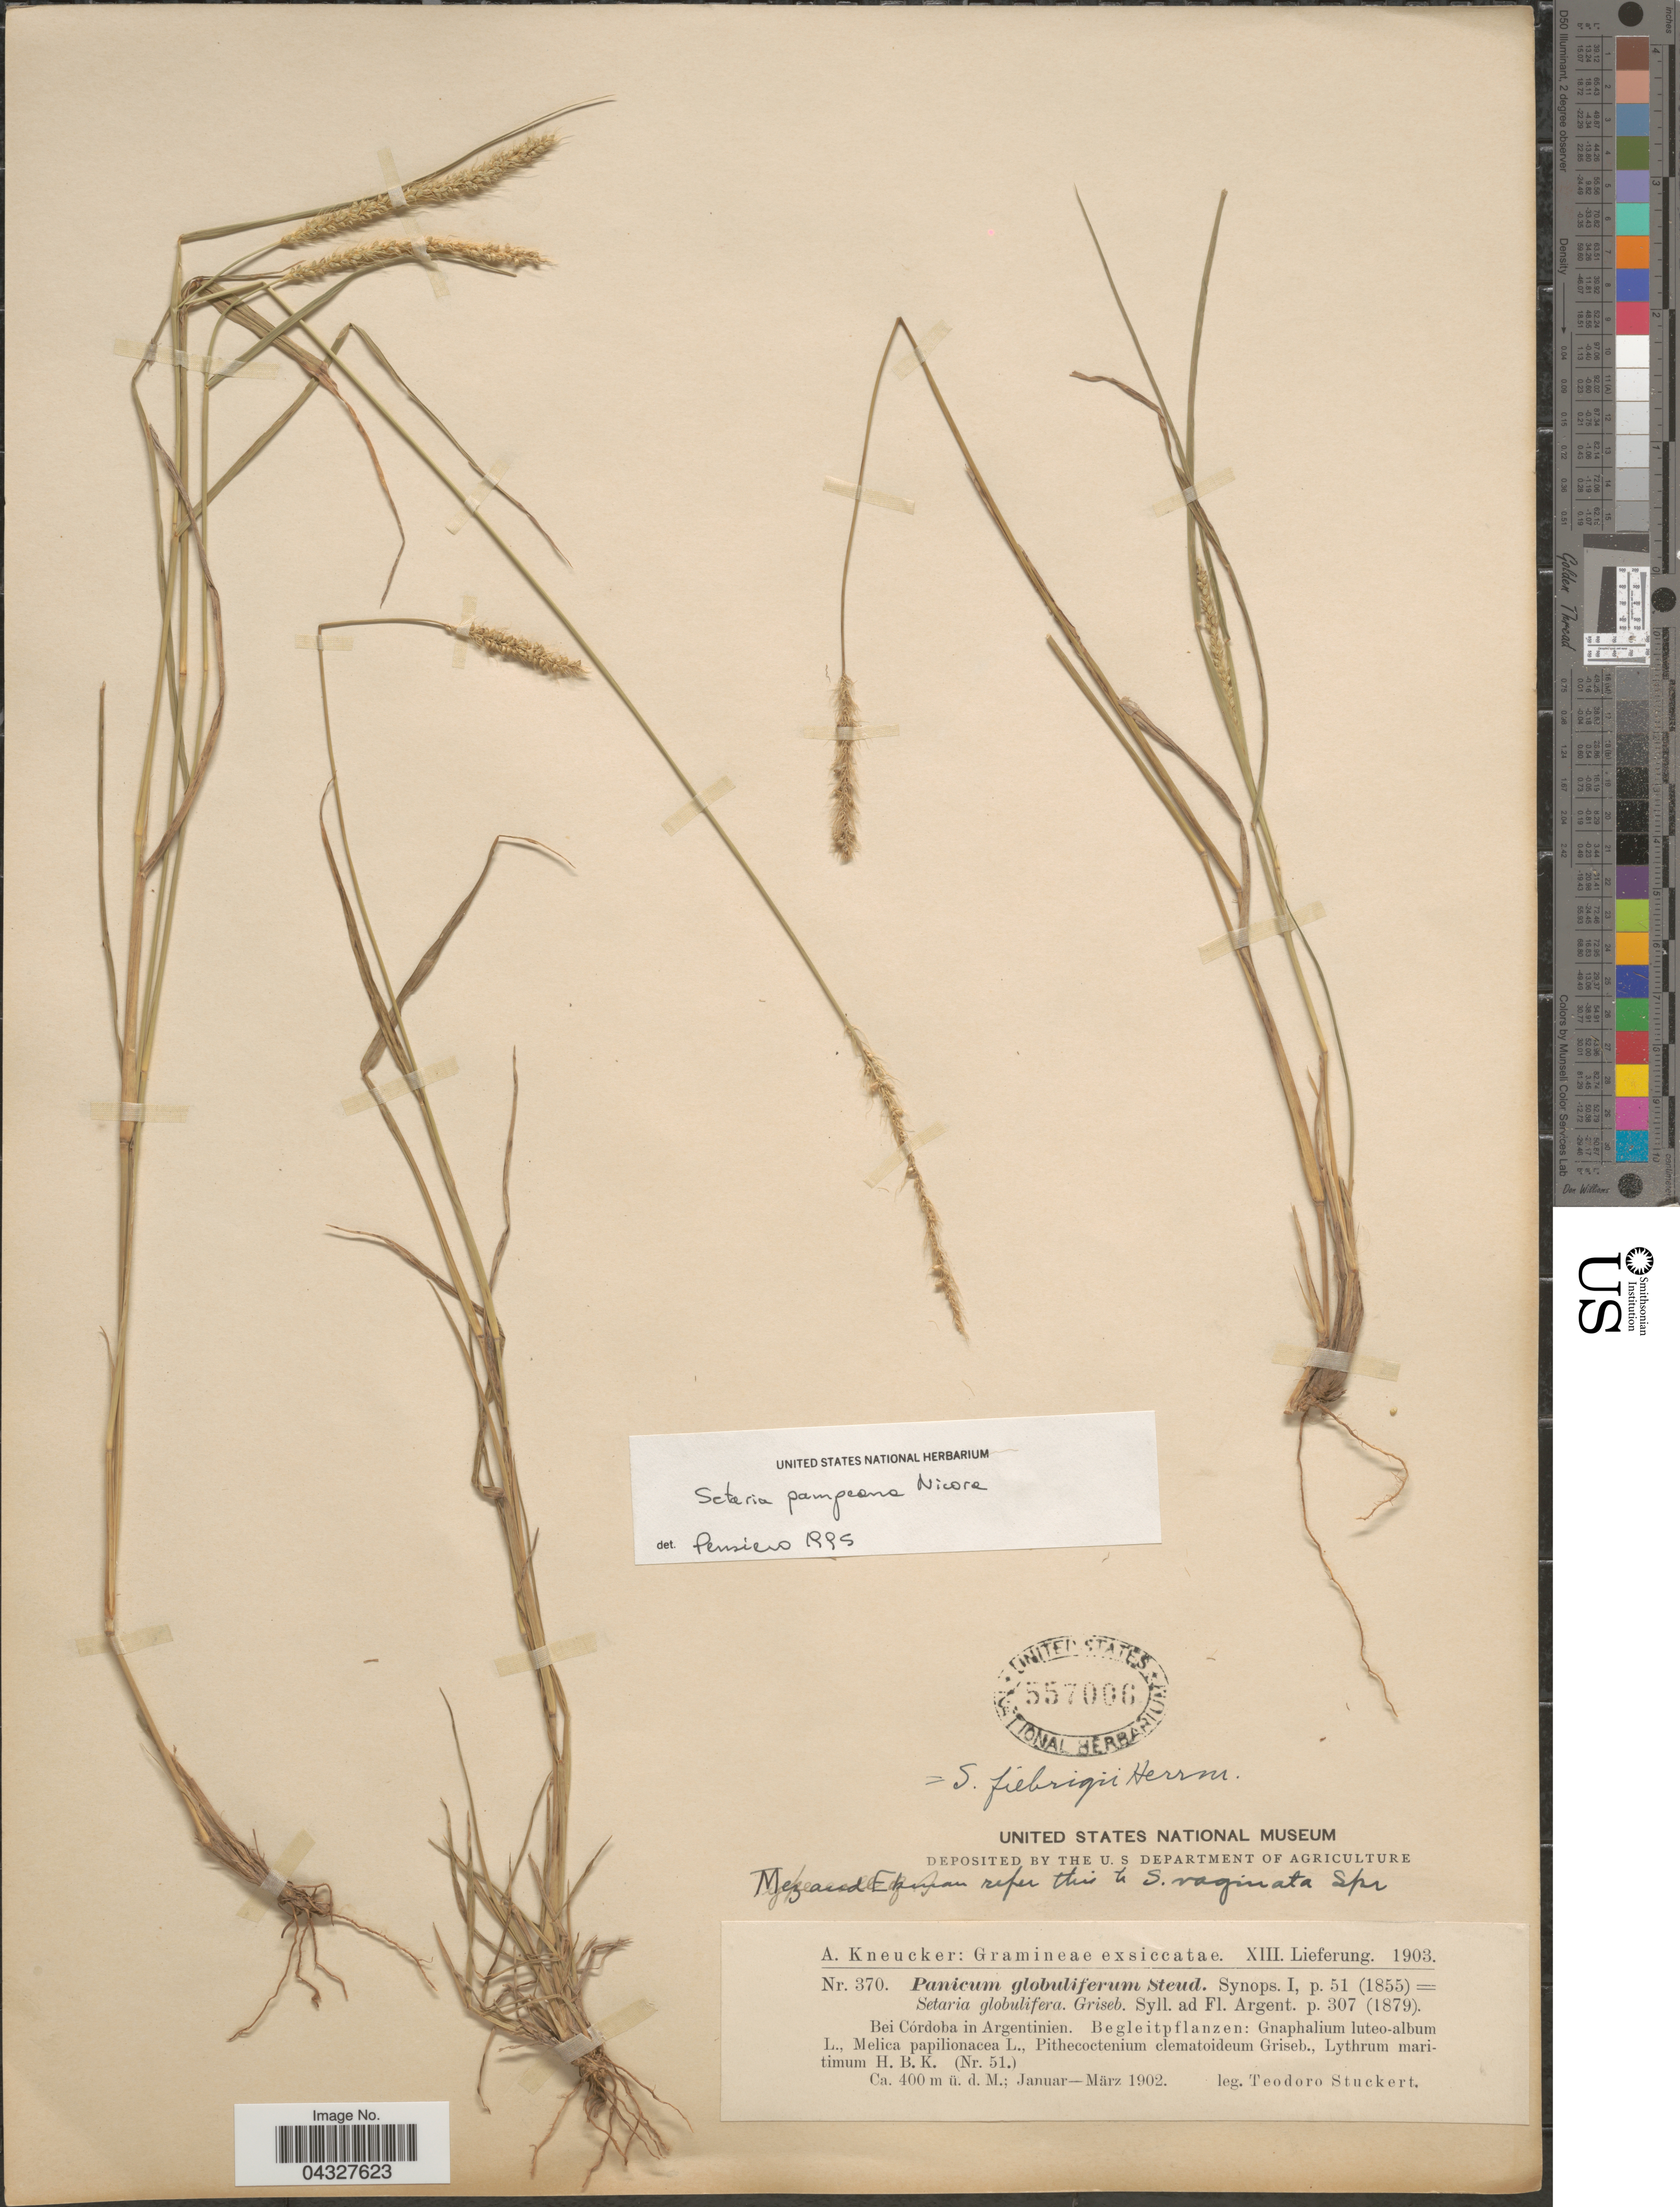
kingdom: Plantae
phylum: Tracheophyta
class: Liliopsida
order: Poales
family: Poaceae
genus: Setaria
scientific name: Setaria pampeana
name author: Parodi ex Nicora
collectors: T. Stuckert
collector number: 370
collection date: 1902-01/1902-03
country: Argentina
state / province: Cordoba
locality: Bei Córdoba in Argentinien.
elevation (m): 400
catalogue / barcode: US 557006